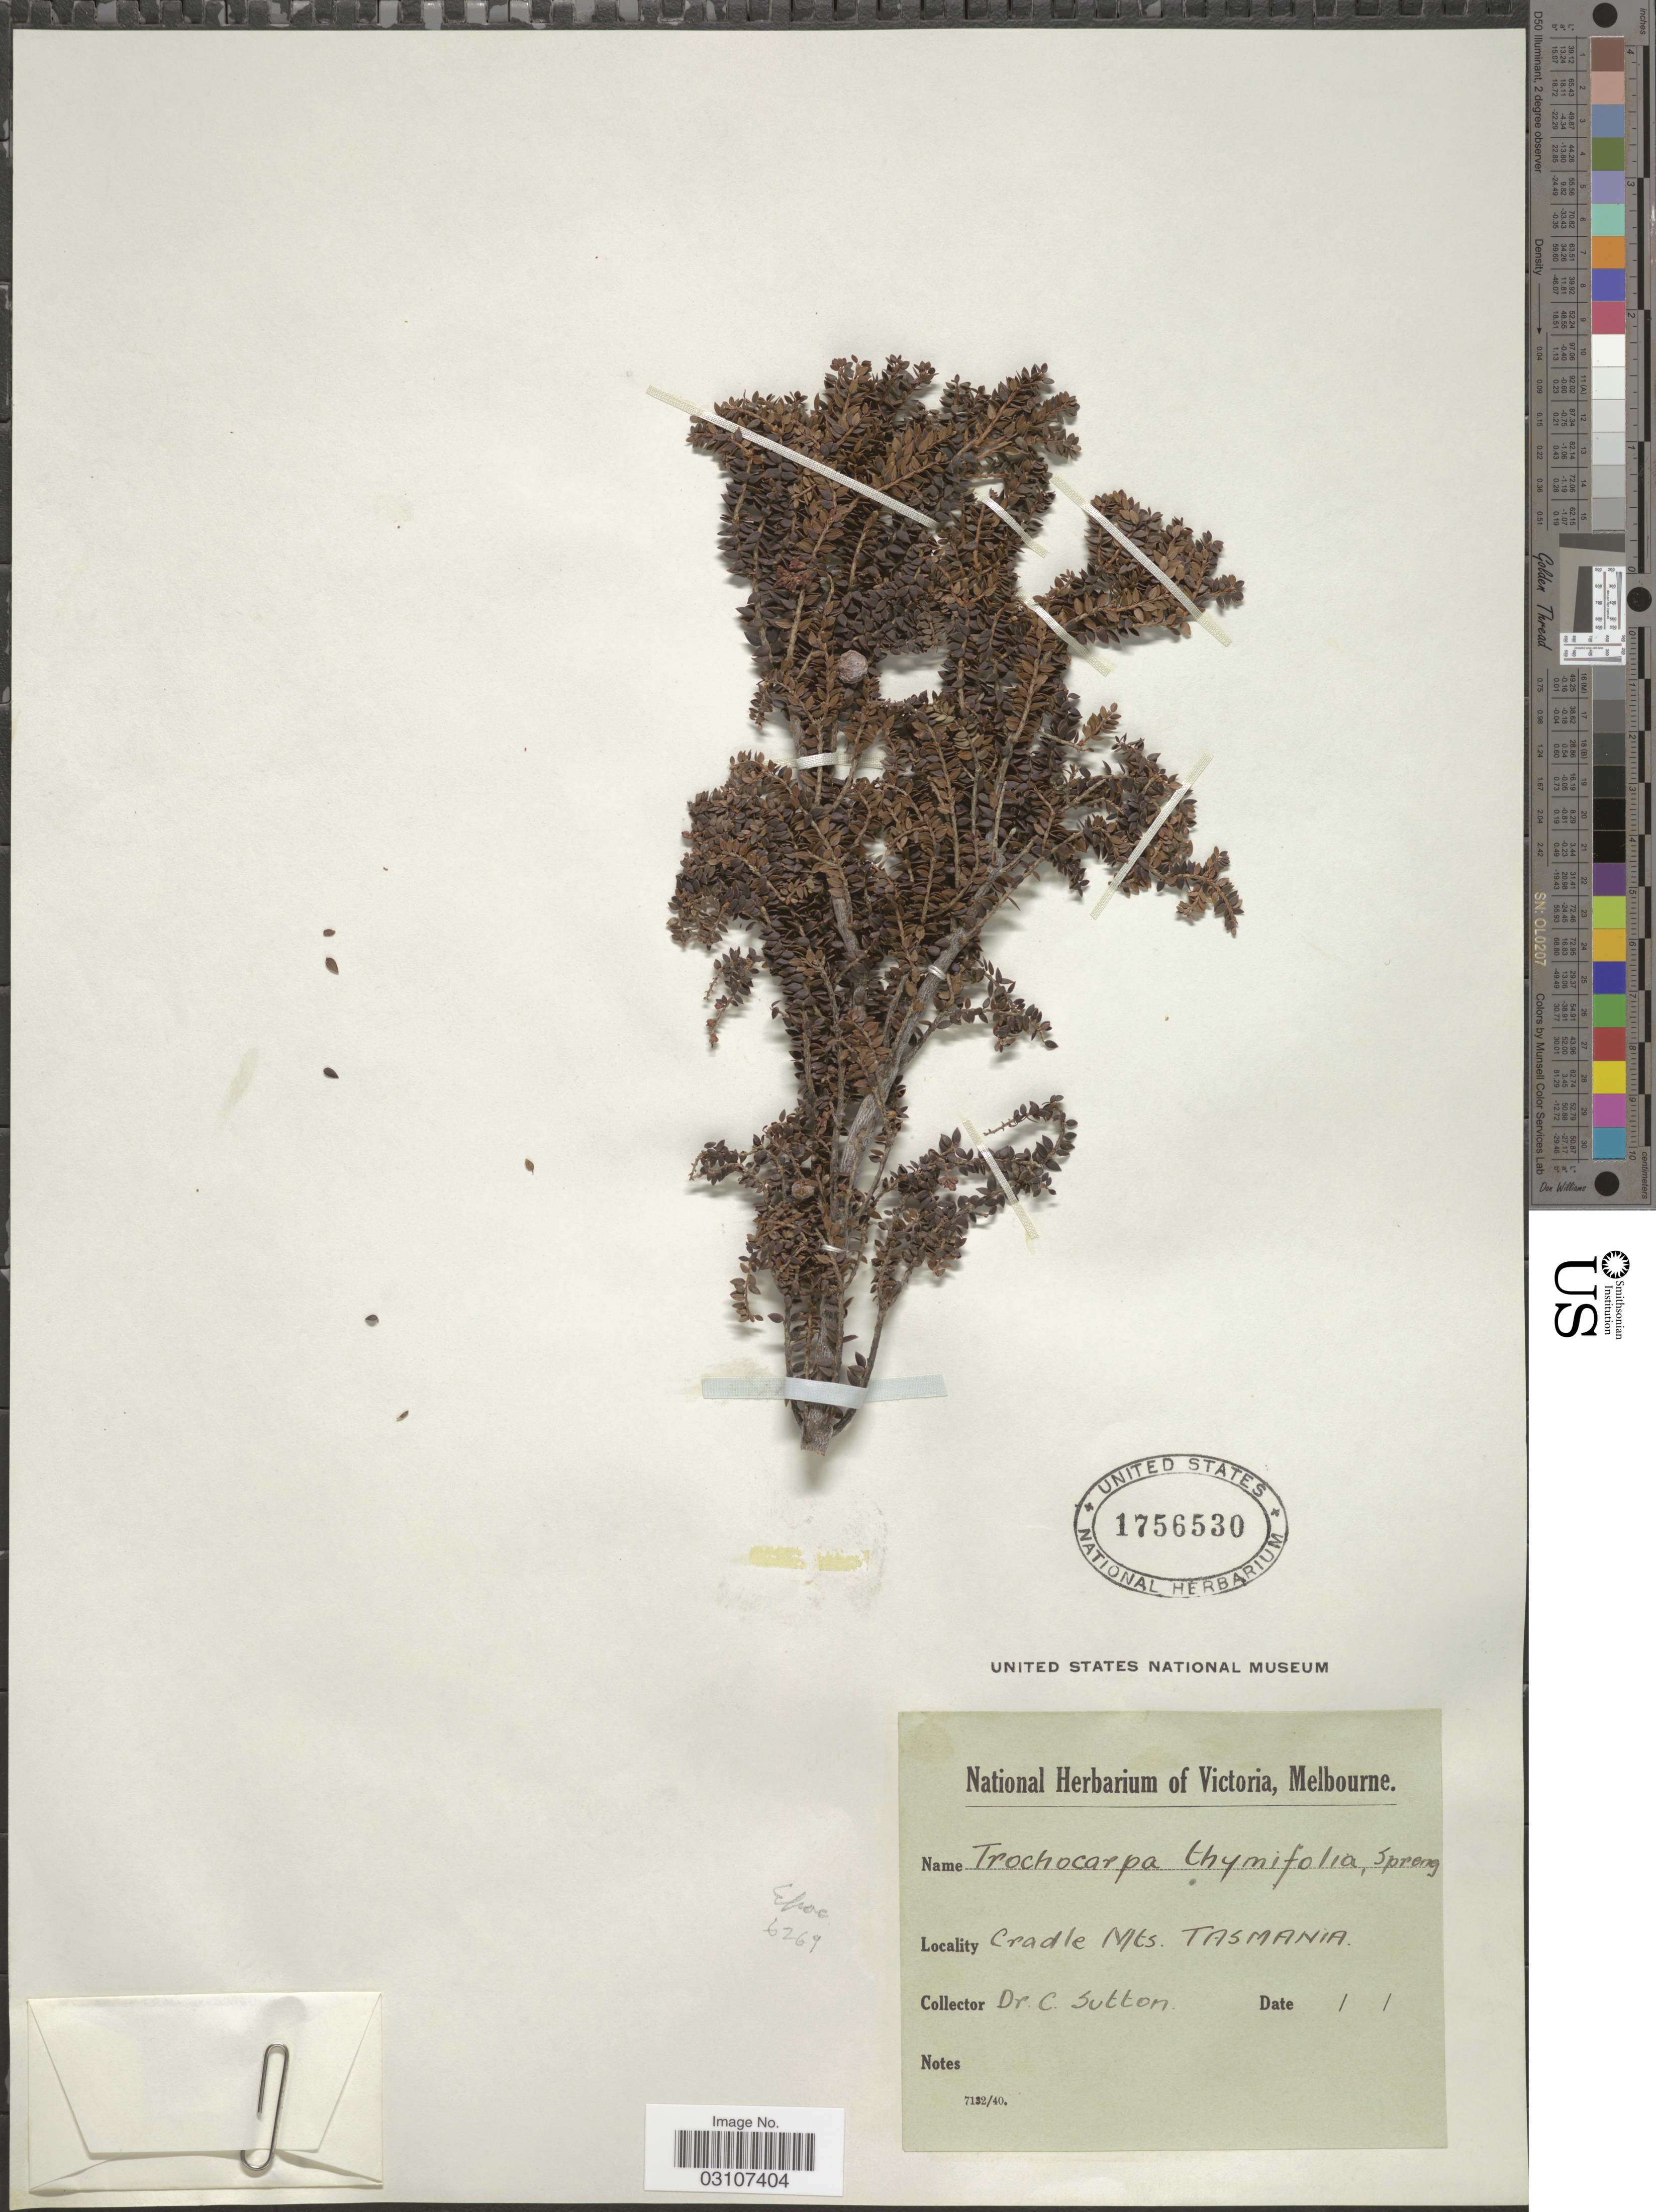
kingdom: Plantae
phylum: Tracheophyta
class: Magnoliopsida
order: Ericales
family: Ericaceae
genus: Trochocarpa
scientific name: Trochocarpa thymifolia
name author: (R. Br.) Spreng.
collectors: C. Sutton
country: Australia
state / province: Tasmania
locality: Cradle Mts.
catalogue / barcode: US 1756530